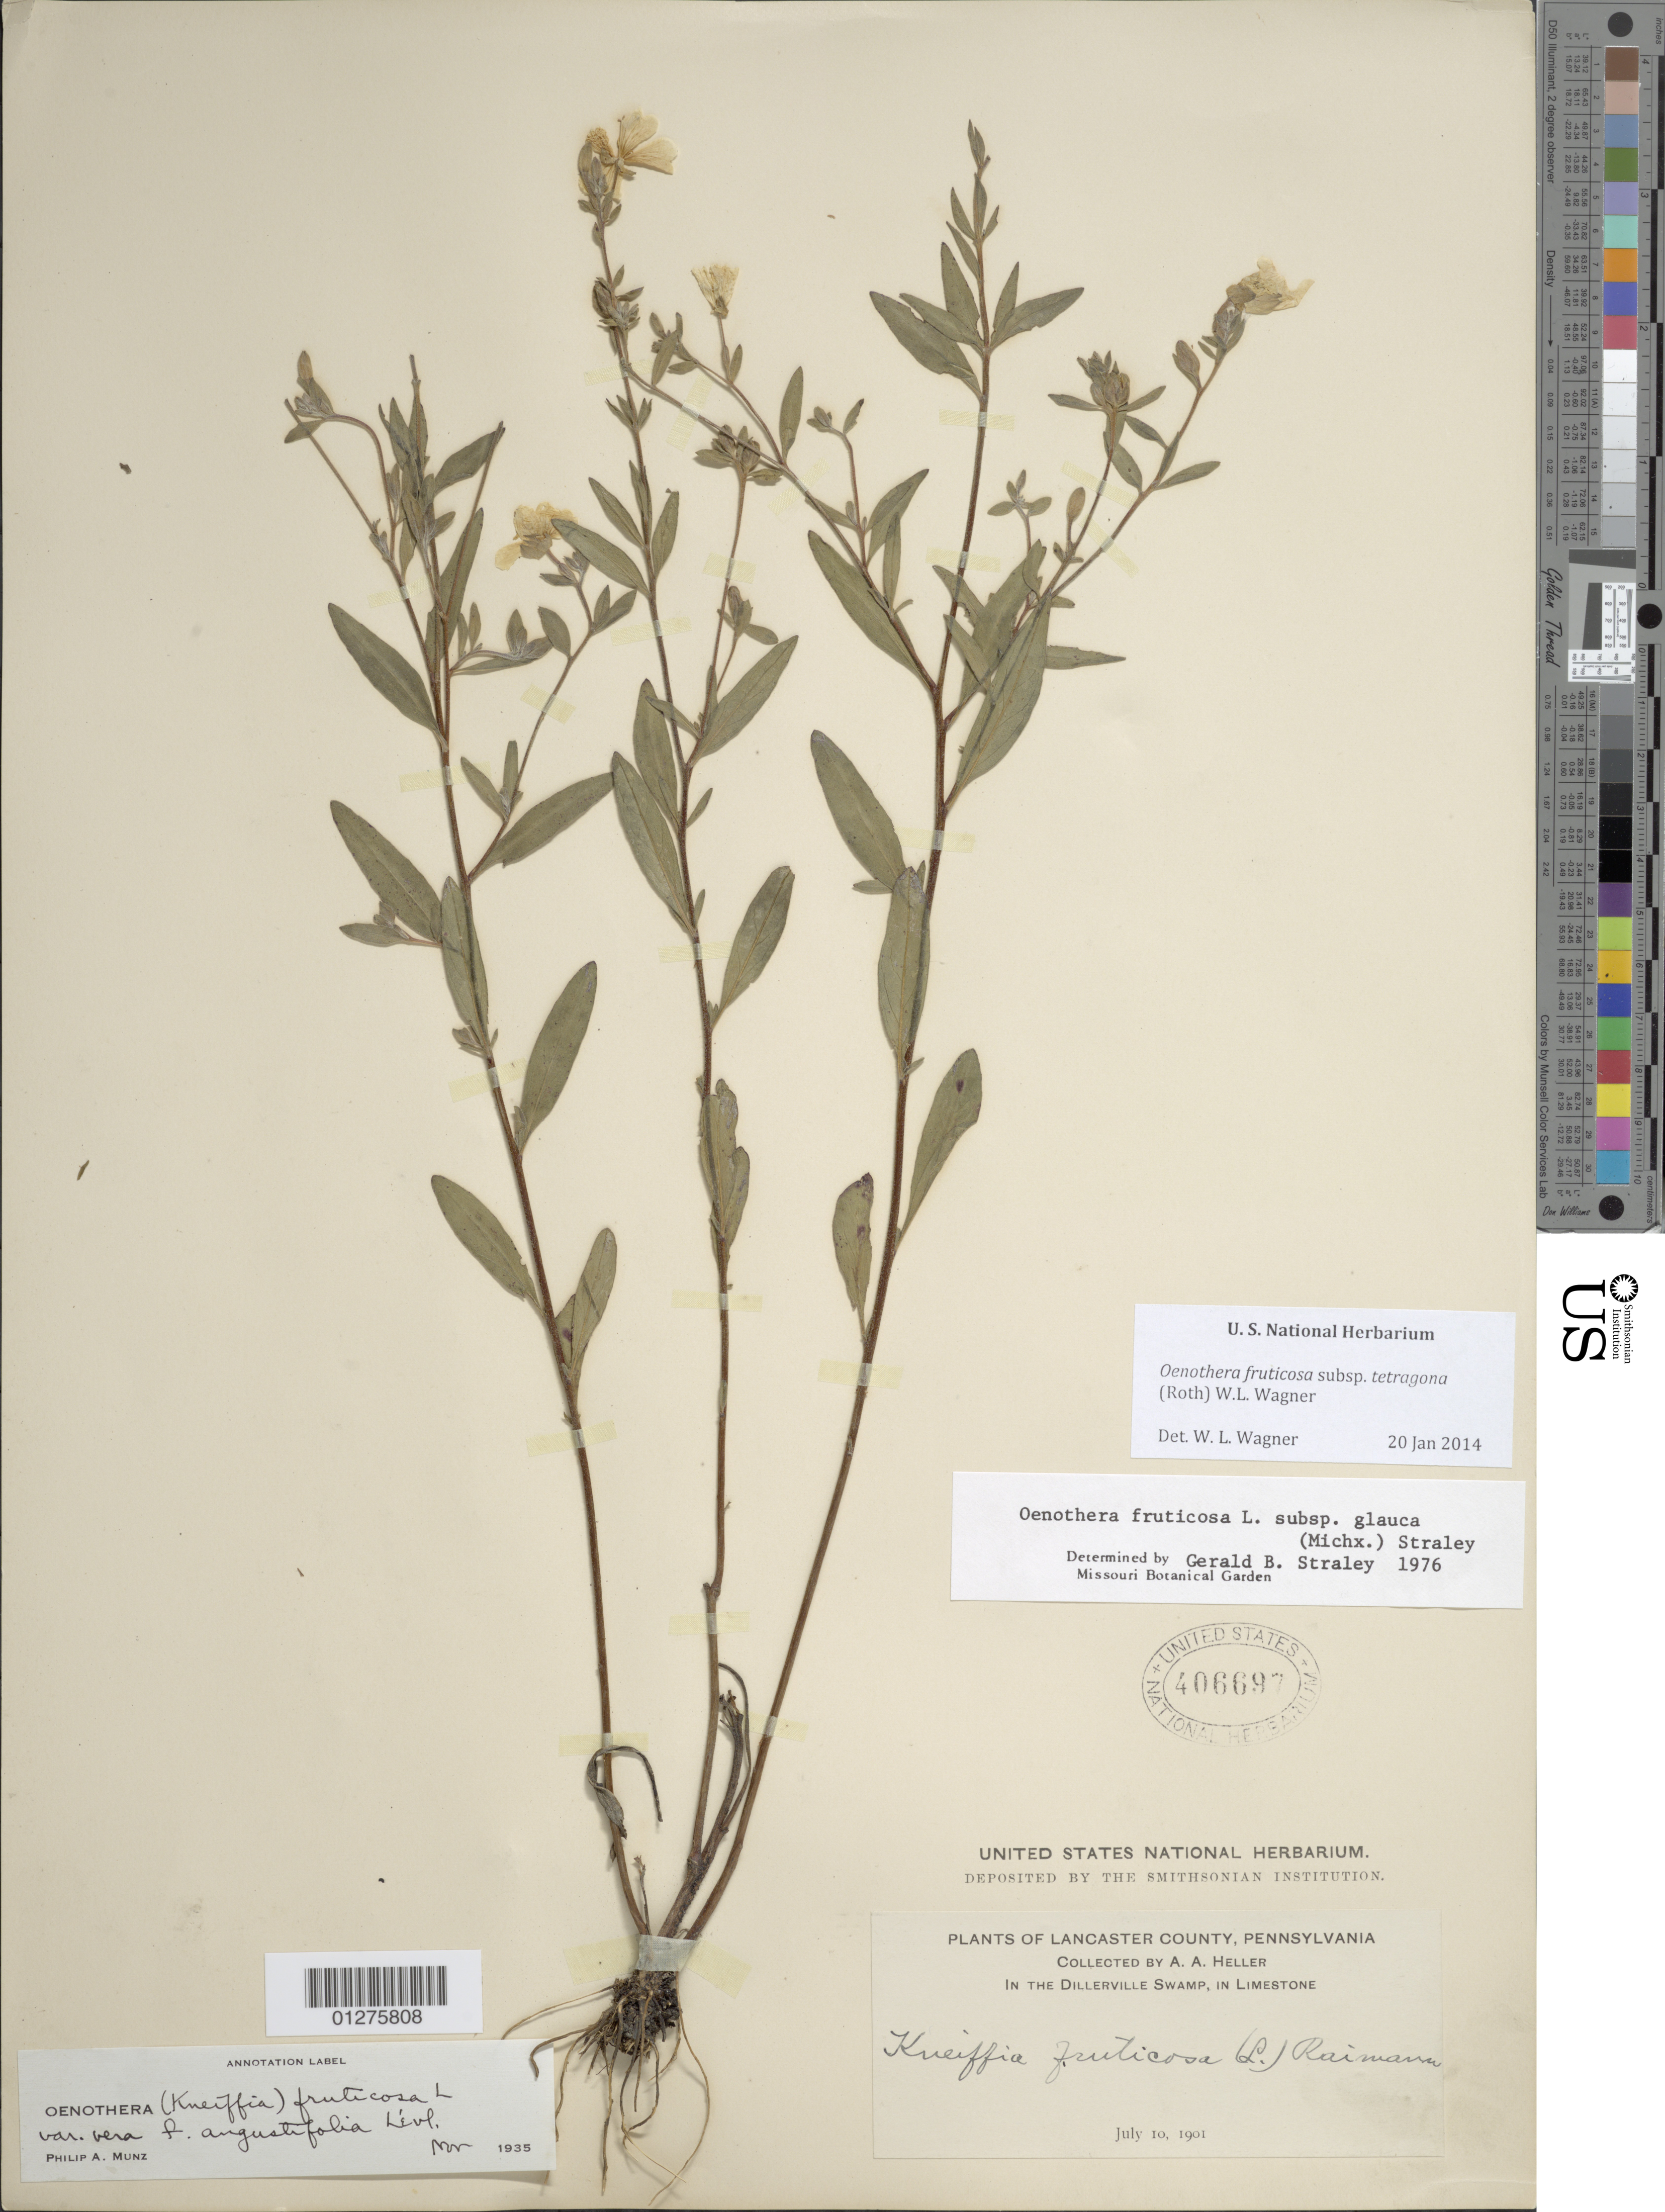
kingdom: Plantae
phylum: Tracheophyta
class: Magnoliopsida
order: Myrtales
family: Onagraceae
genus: Oenothera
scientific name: Oenothera fruticosa subsp. tetragona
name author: (Roth) W.L. Wagner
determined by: Wagner, W. L., (BOT), Smithsonian Institution - National Museum of Natural History (UNITED STATES)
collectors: A. A. Heller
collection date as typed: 10 Jul 1901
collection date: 1901-07-10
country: United States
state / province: Pennsylvania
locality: In the Dillerville Swamp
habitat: In limestone.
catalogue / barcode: US 406697